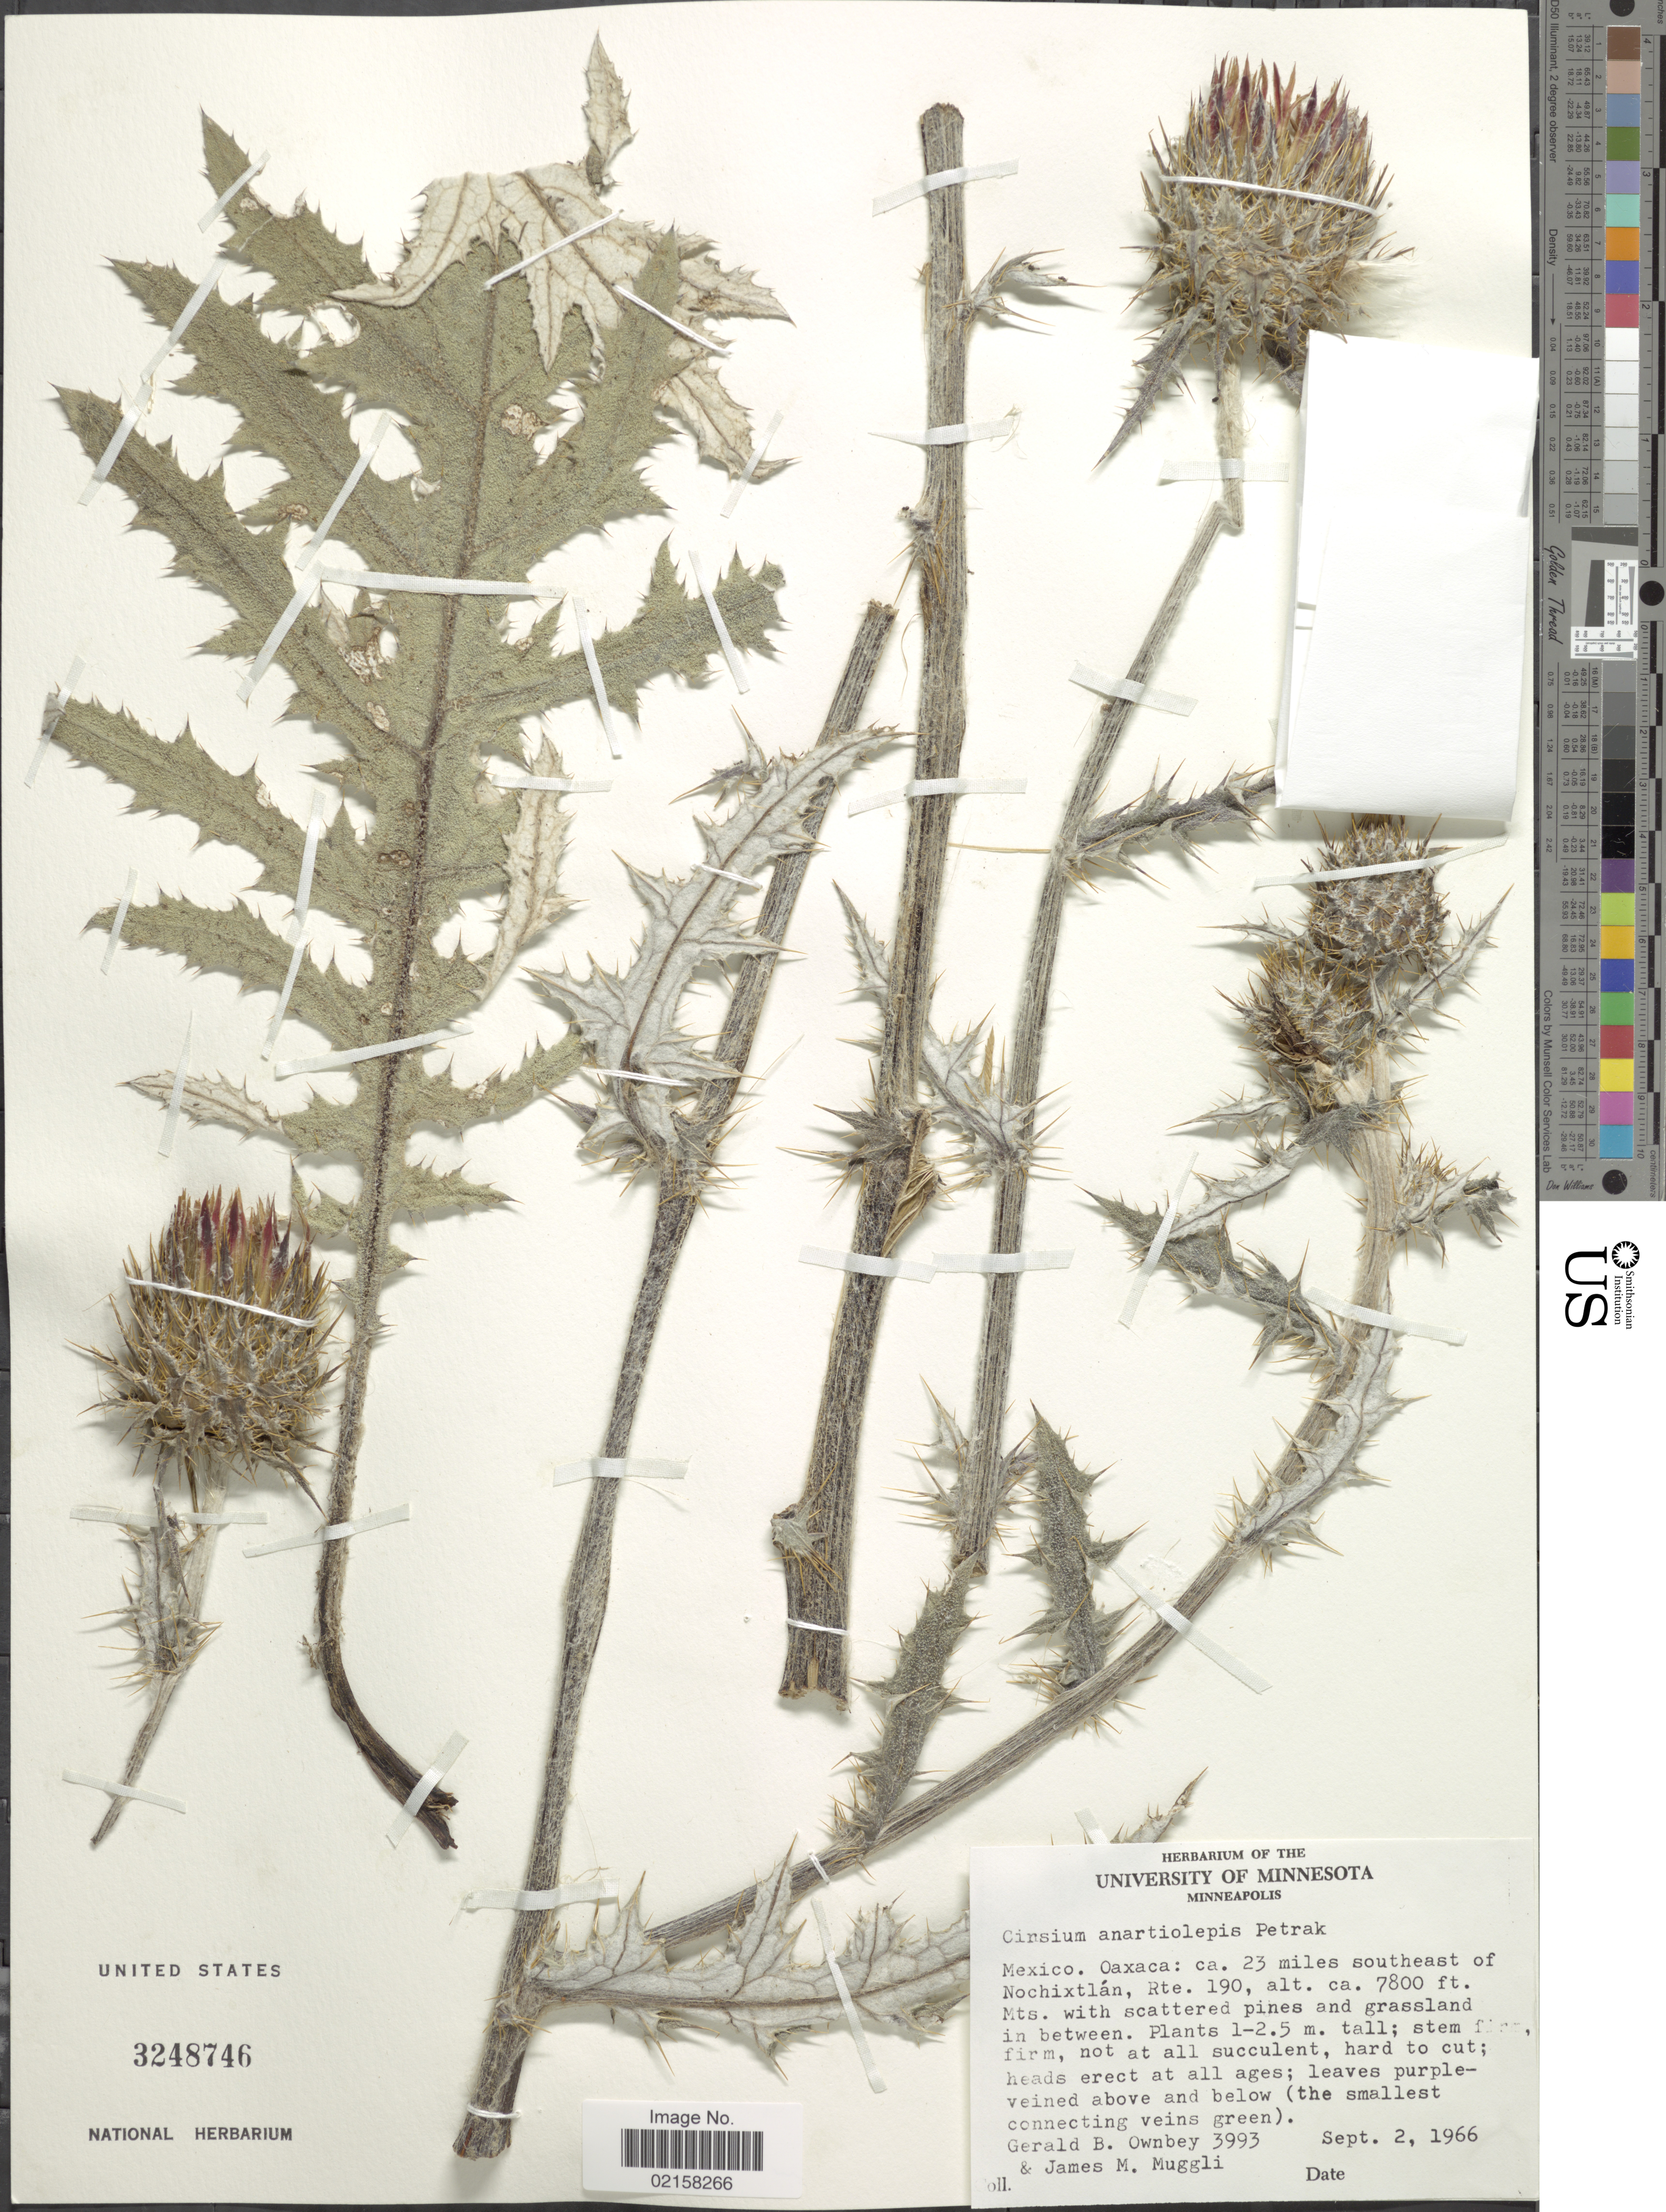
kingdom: Plantae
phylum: Tracheophyta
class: Magnoliopsida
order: Asterales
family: Asteraceae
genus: Cirsium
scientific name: Cirsium anartiolepis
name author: Petr.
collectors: G. B. Ownbey & J. Muggli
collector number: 3993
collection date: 1966-09-02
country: Mexico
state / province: Oaxaca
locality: Ca. 23 miles southeast of Nochixtlan, Rte. 190, Mts.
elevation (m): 2377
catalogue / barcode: US 3248746